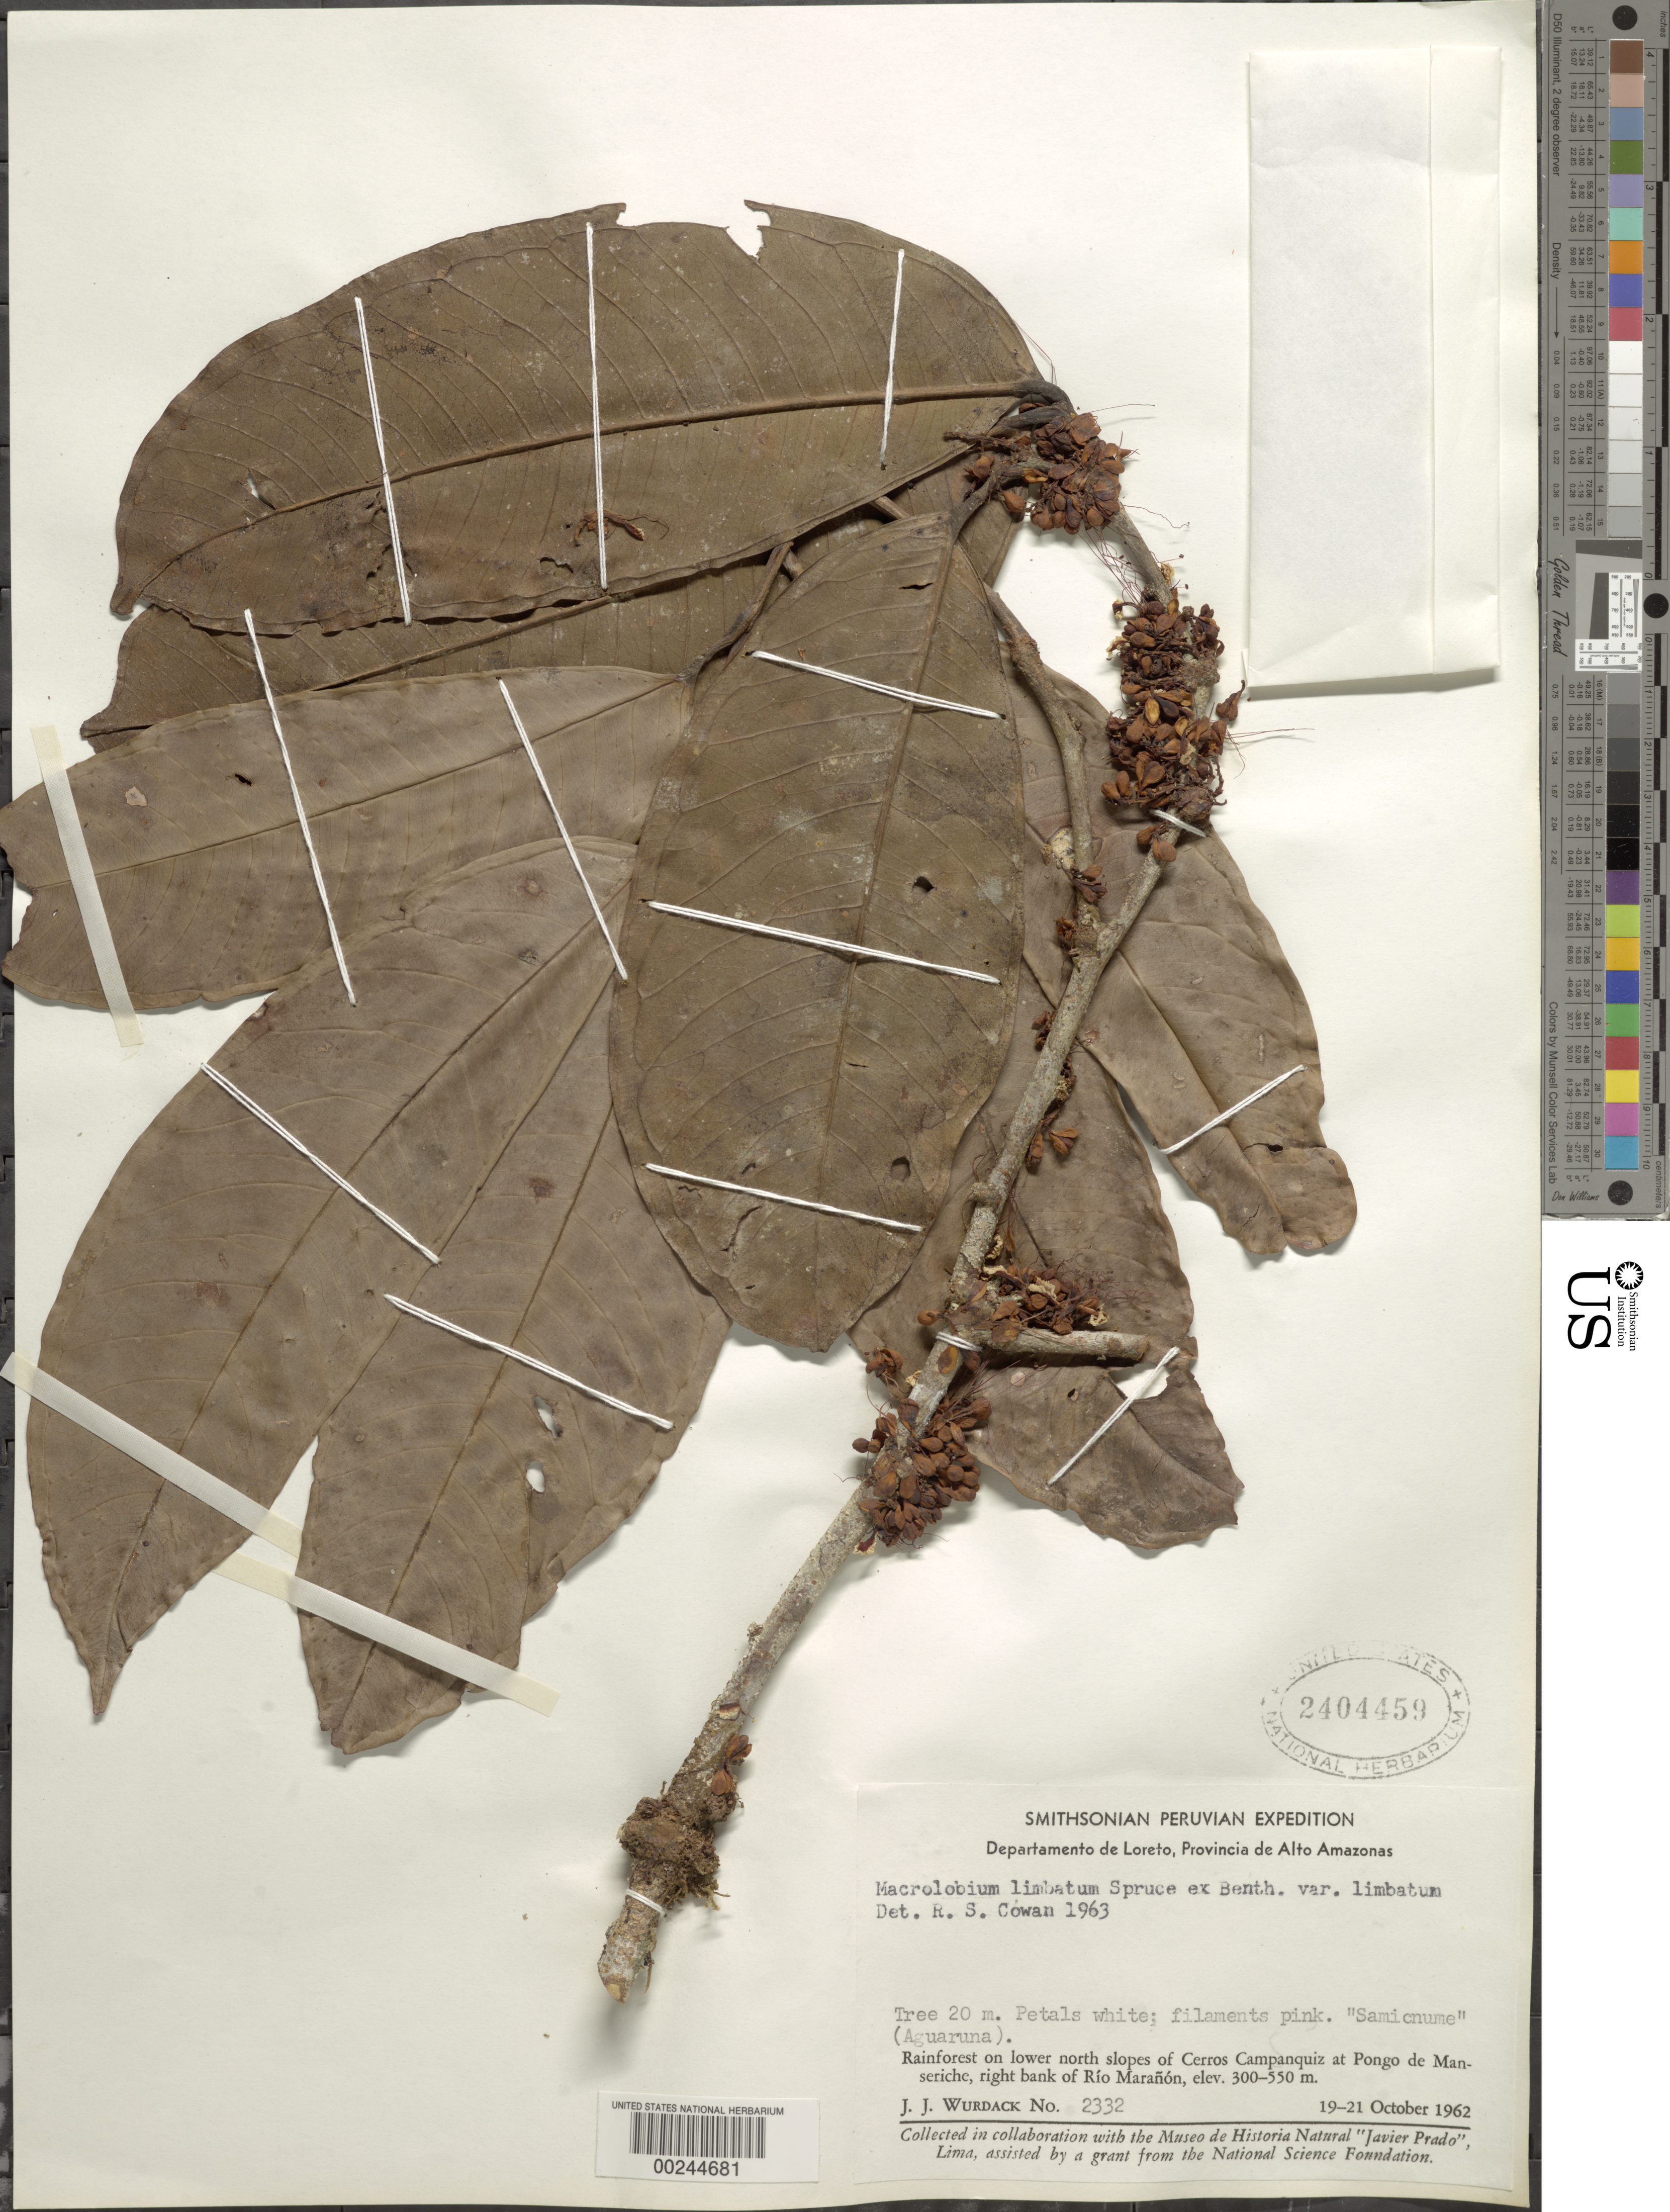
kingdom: Plantae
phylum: Tracheophyta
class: Magnoliopsida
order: Fabales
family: Fabaceae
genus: Macrolobium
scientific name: Macrolobium limbatum var. limbatum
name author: Spruce ex Benth.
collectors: J. J. Wurdack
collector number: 2332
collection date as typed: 19 Oct 1962 to 21 Oct 1962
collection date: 1962-10-19/1962-10-21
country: Peru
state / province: Loreto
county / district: Alto Amazonas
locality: Lower n slopes of cerro campanquiz at pongo de manseriche, right bank of rio maranon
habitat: Rainforest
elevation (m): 300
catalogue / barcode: US 2404459